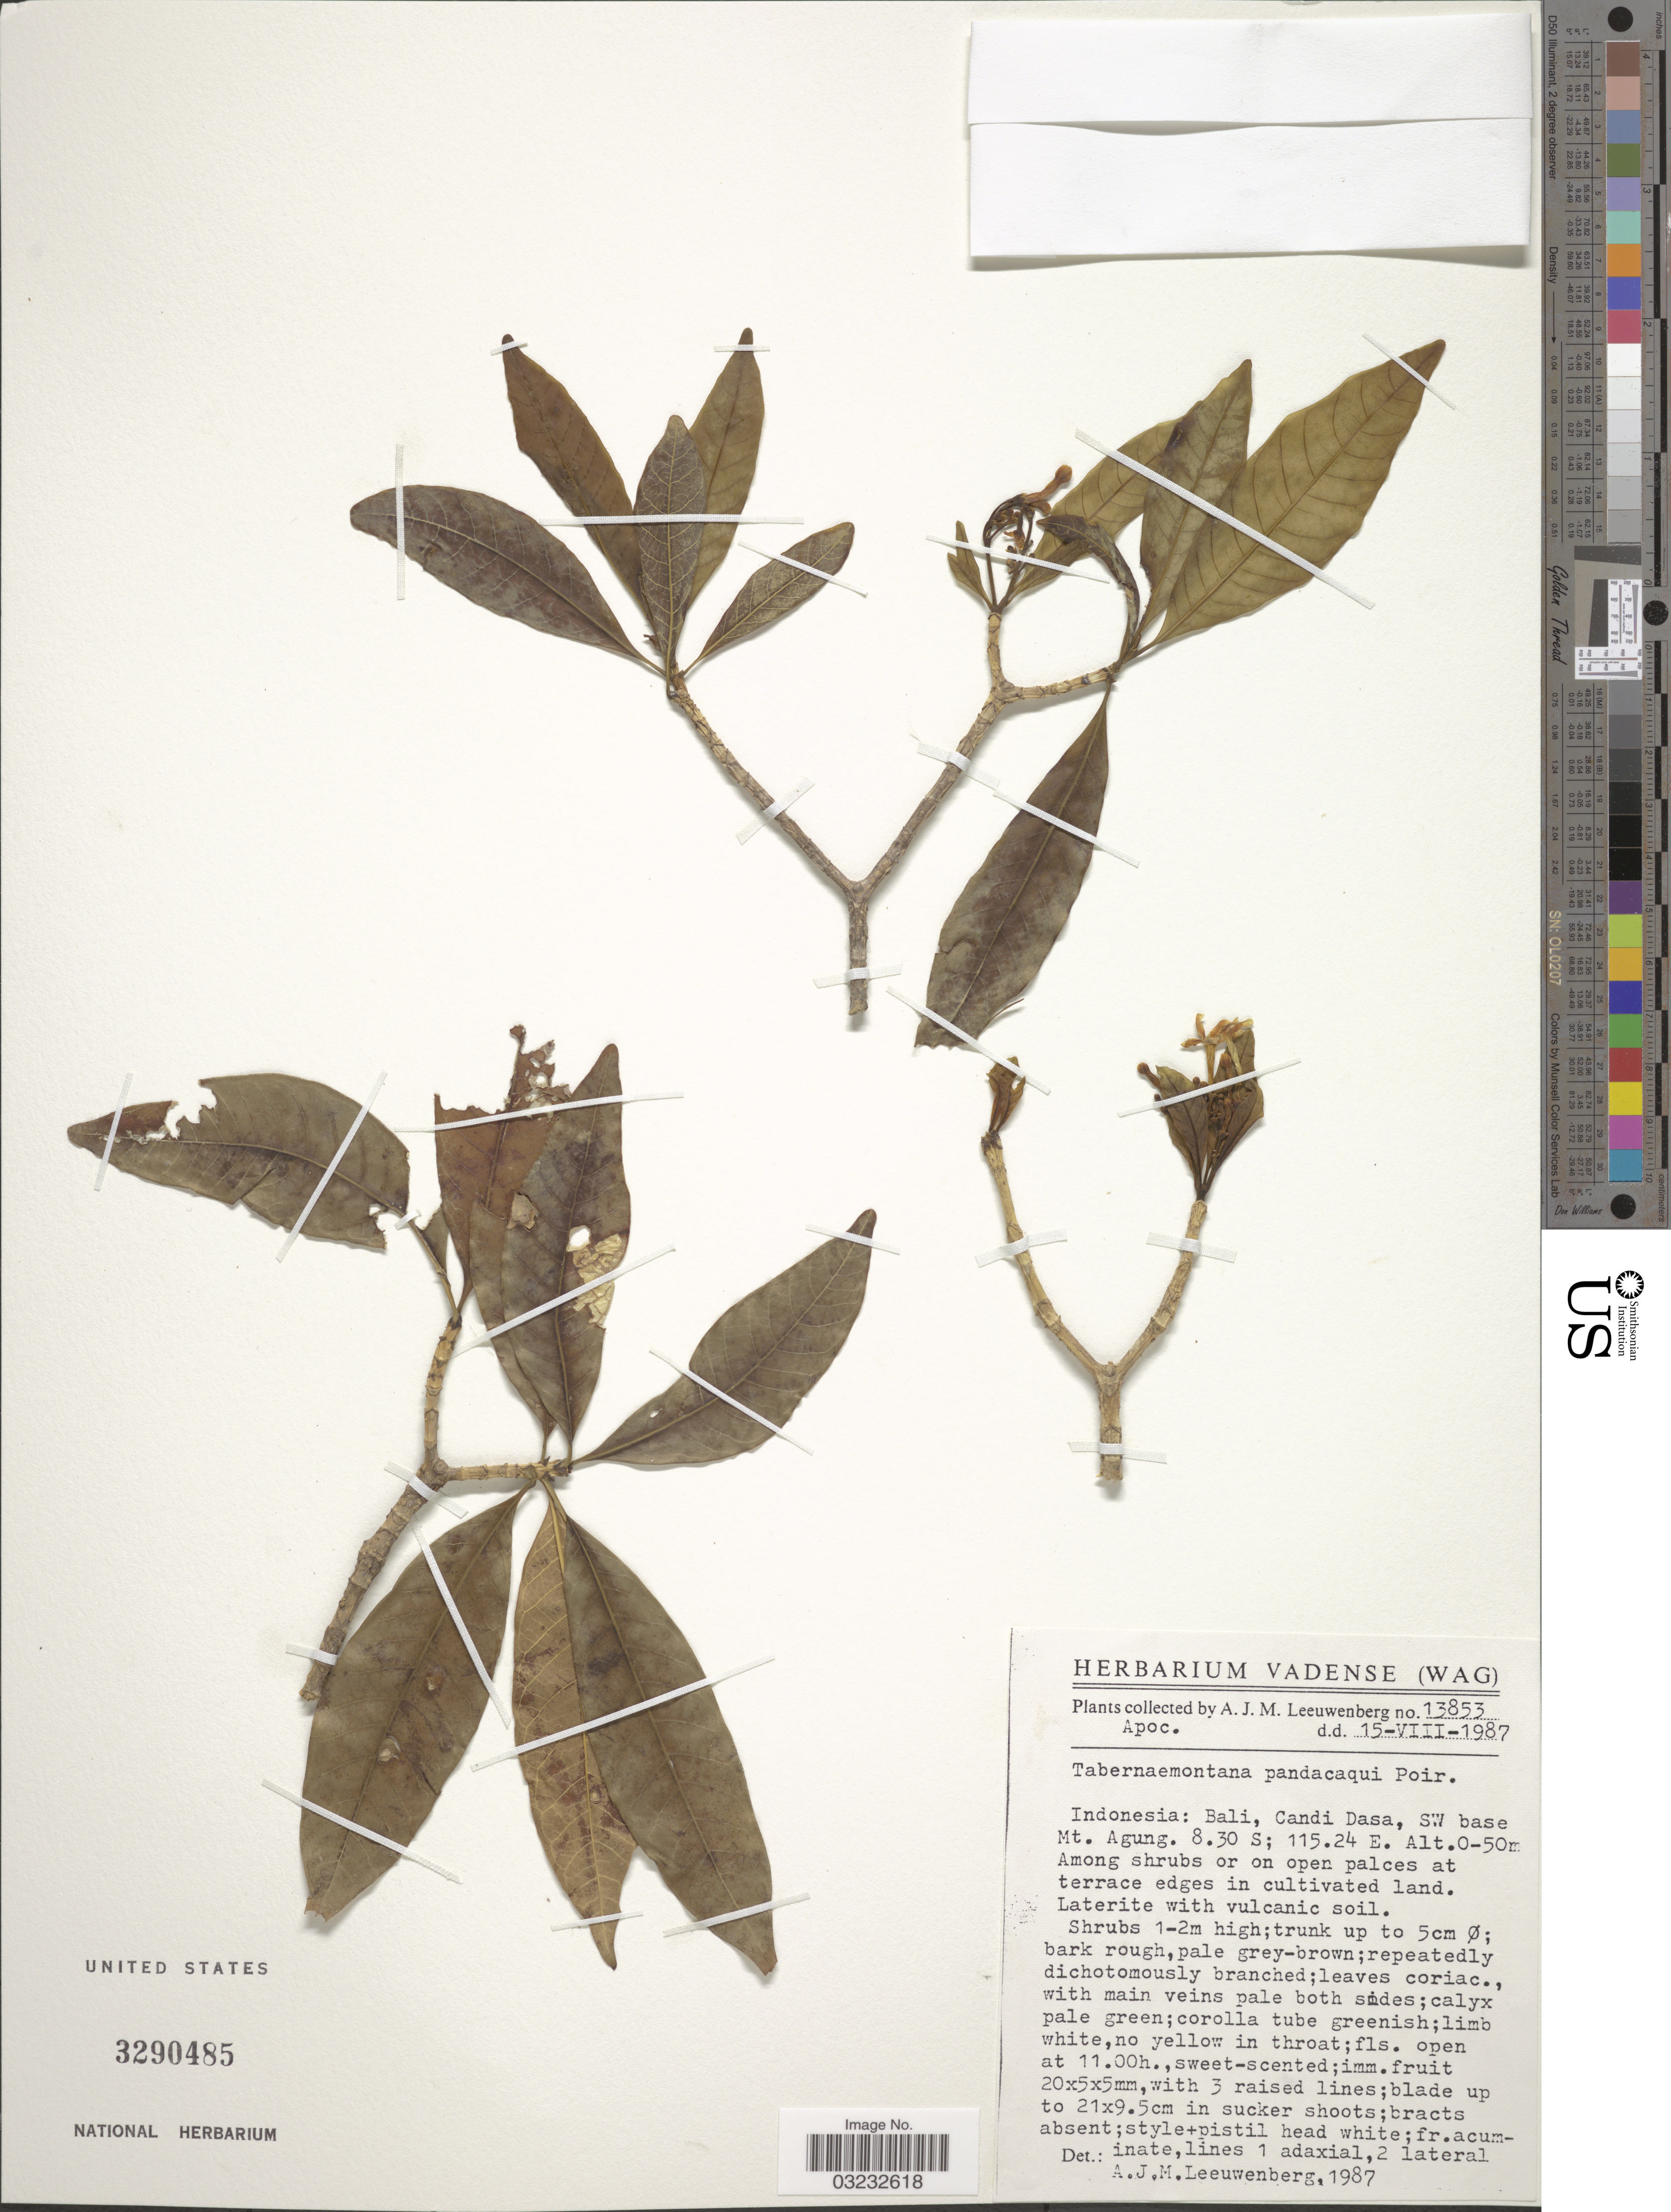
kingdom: Plantae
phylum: Tracheophyta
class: Magnoliopsida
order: Gentianales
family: Apocynaceae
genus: Tabernaemontana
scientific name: Tabernaemontana pandacaqui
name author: Poir.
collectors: A. J. M. Leeuwenberg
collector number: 13853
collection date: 1987-08-15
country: Indonesia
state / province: Nusa Tenggara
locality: Candi Dasa, SW base Mt. Agung.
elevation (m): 0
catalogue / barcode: US 3290485